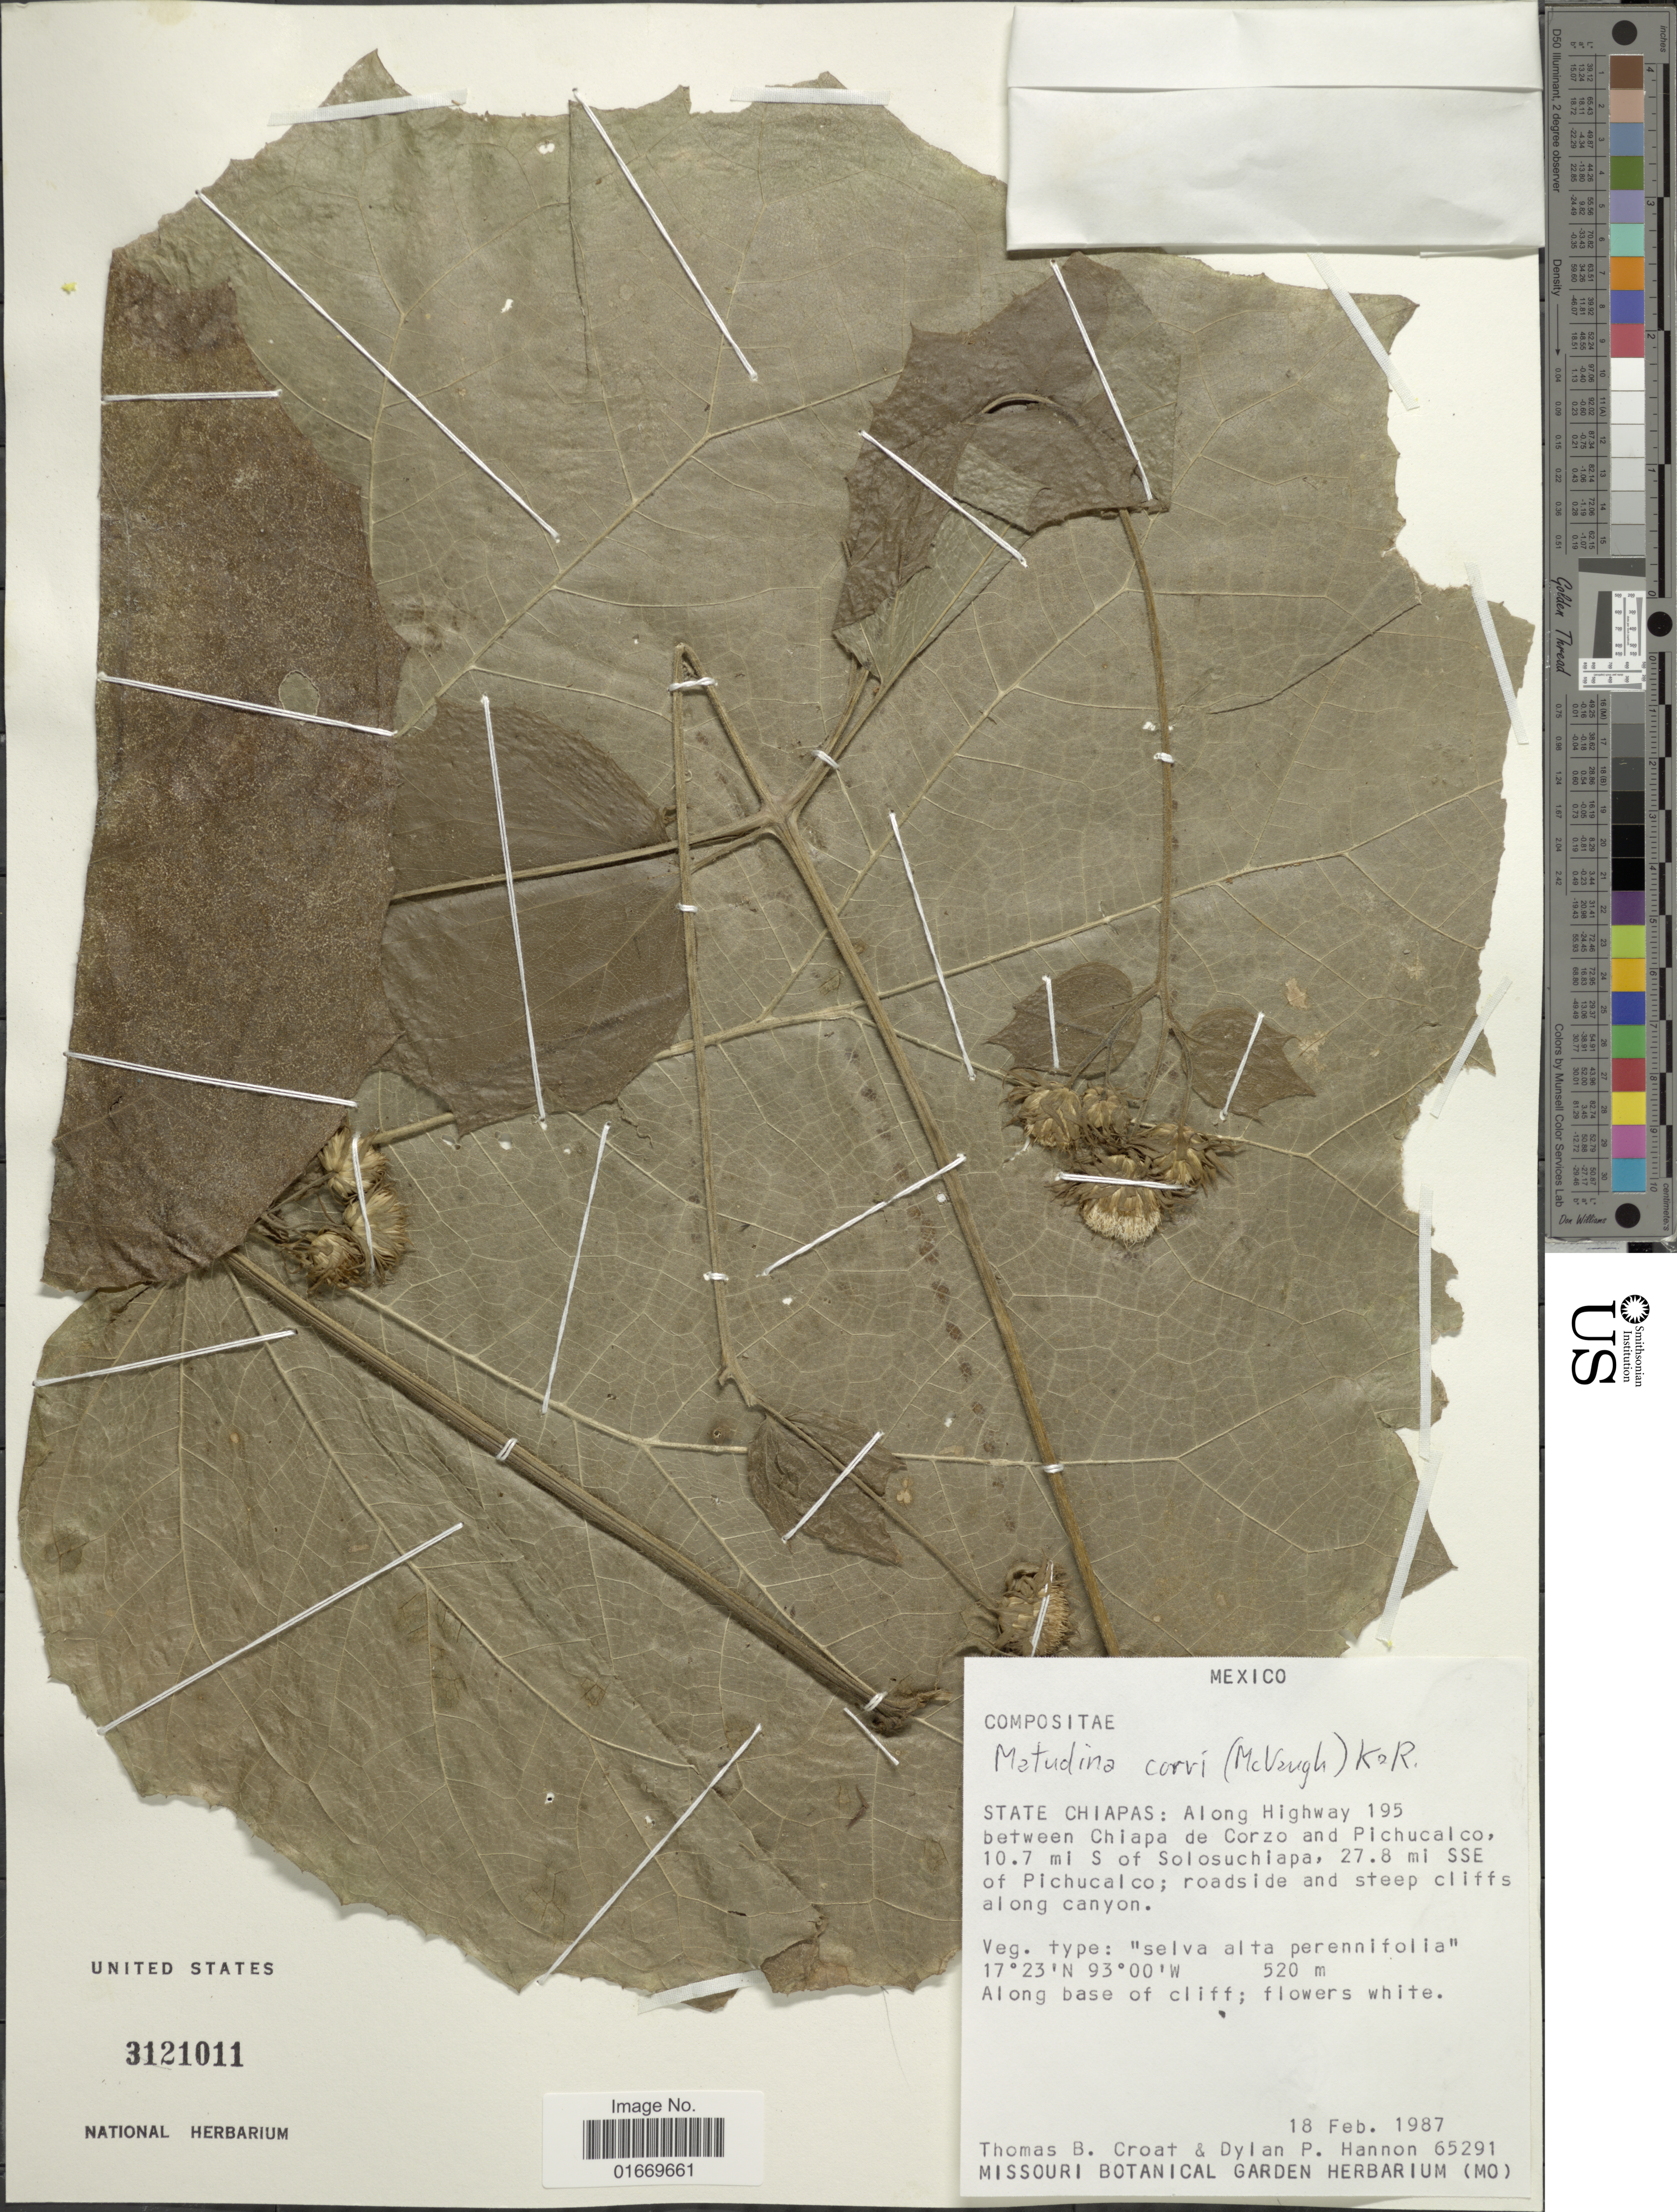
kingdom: Plantae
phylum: Tracheophyta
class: Magnoliopsida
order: Asterales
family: Asteraceae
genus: Matudina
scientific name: Matudina corvi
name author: (Mc Vaugh) R.M. King & H. Rob.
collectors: T. B. Croat & D. Hannon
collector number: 65291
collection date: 1987-02-18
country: Mexico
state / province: Chiapas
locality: Mexico. State Chiapas: Along Highway 195 between Chiapa de Corzo and Pichucalco. 10.7 mi S of Solosuchiapa, 27.8 mi SSE of Pichucalco; roadside and steep cliffs along canyon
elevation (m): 520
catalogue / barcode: US 3121011